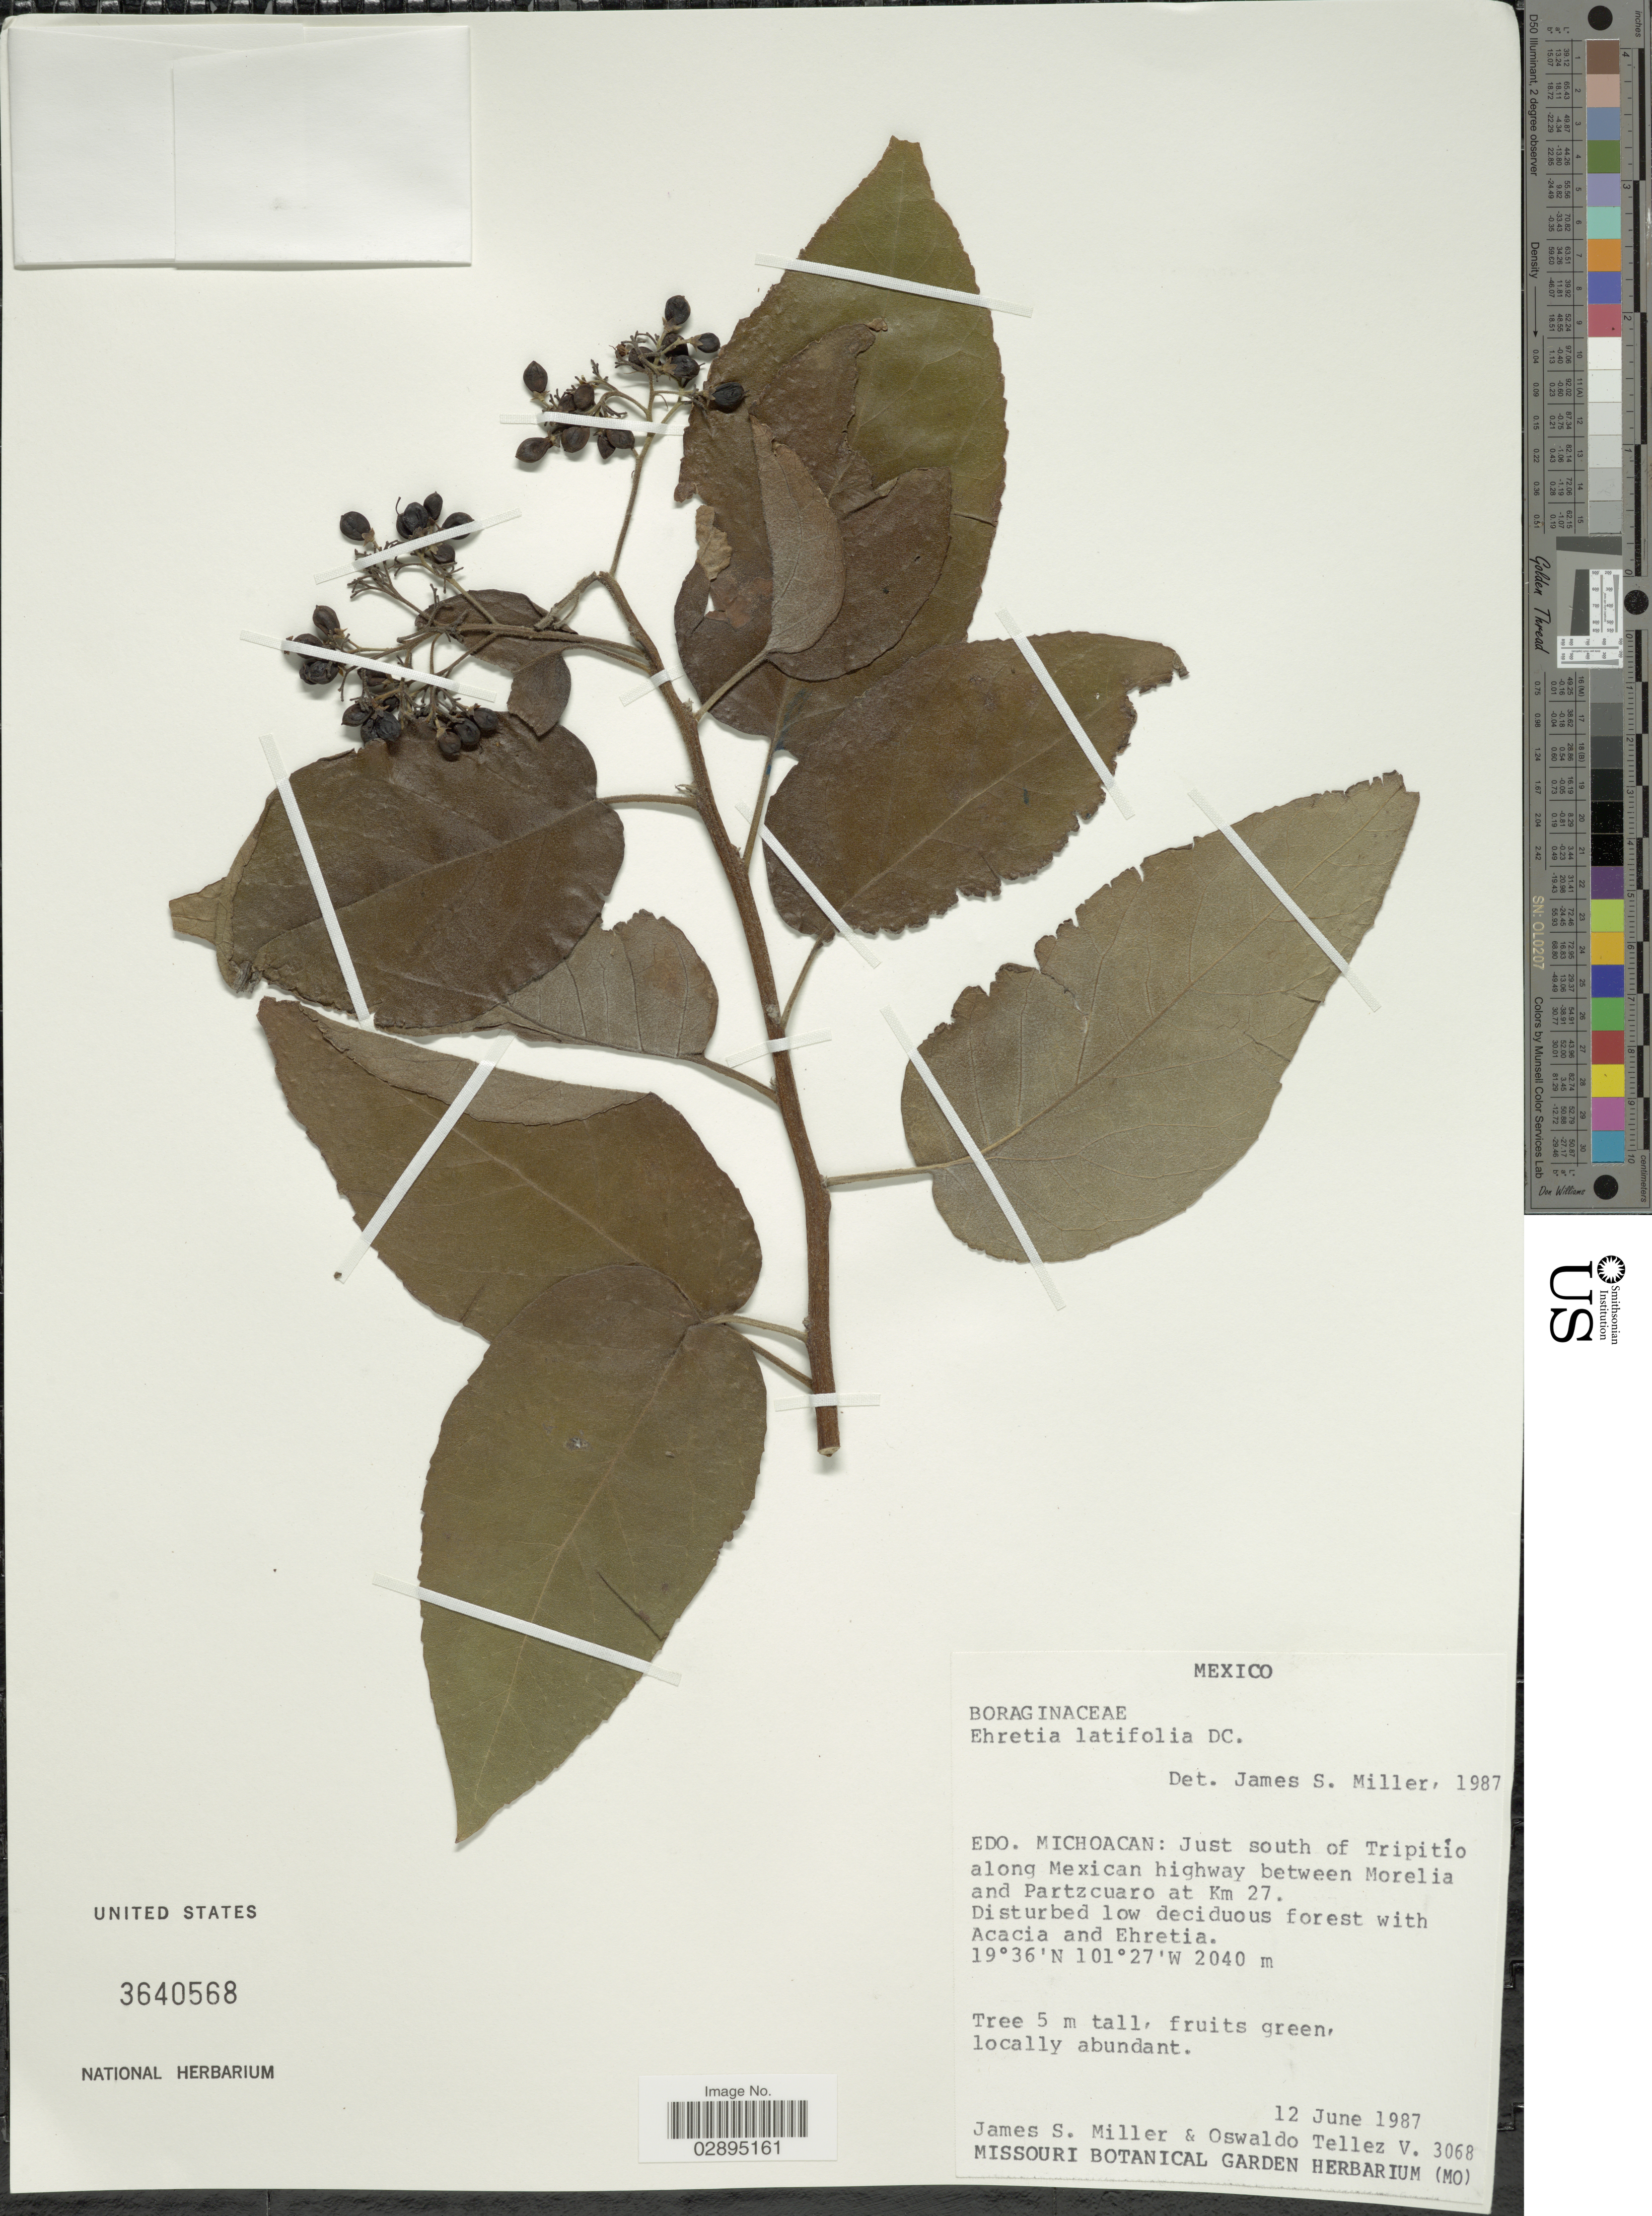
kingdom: Plantae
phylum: Tracheophyta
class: Magnoliopsida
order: Boraginales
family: Ehretiaceae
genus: Ehretia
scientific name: Ehretia latifolia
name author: DC.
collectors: J. S. Miller & O. Téllez V.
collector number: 3068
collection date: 1987-06-12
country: Mexico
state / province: Michoacán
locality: Edo. Michoacan: Just south of Tripitío along Mexican highway between Morelia and Partzcuaro at Km 27.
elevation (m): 2040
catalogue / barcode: US 3640568